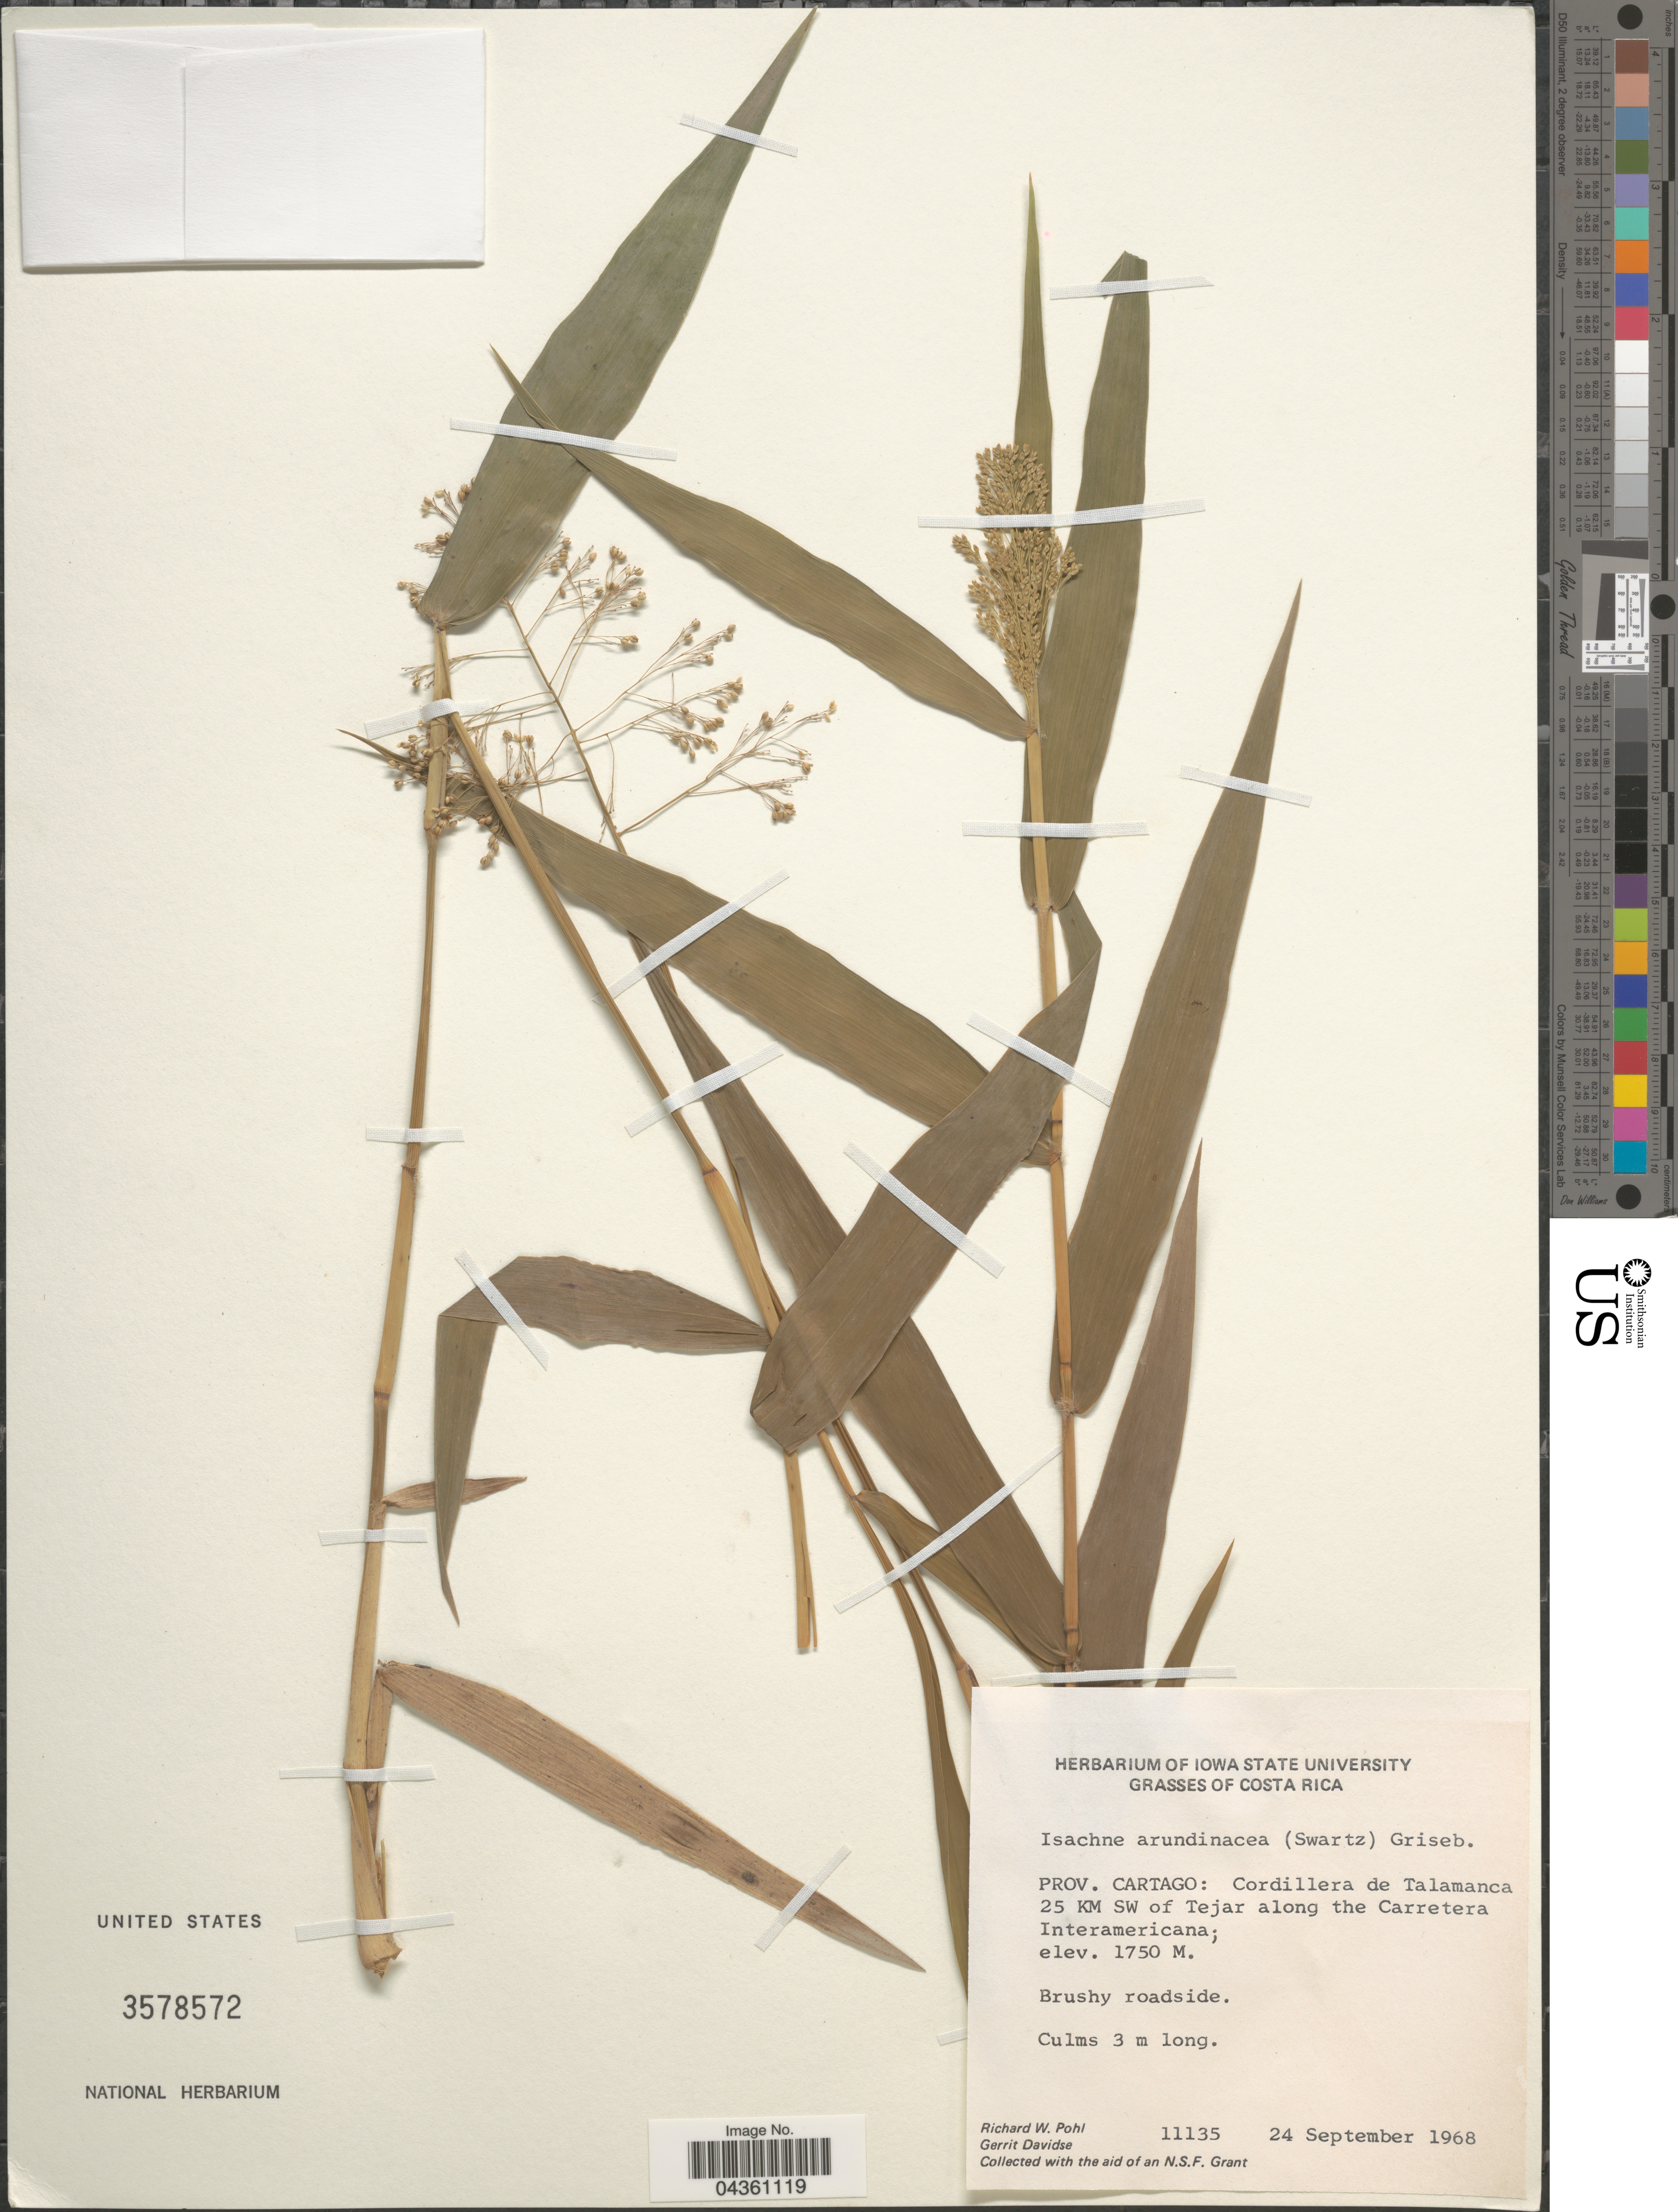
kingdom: Plantae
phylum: Tracheophyta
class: Liliopsida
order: Poales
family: Poaceae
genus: Isachne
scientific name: Isachne arundinacea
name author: (Sw.) Griseb.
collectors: R. W. Pohl & G. Davidse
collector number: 11135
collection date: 1968-09-24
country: Costa Rica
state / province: Cartago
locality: Cordillera de Talamanca 25 KM SW of Tejar along the Carretera Interamericana.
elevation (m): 1750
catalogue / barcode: US 3578572